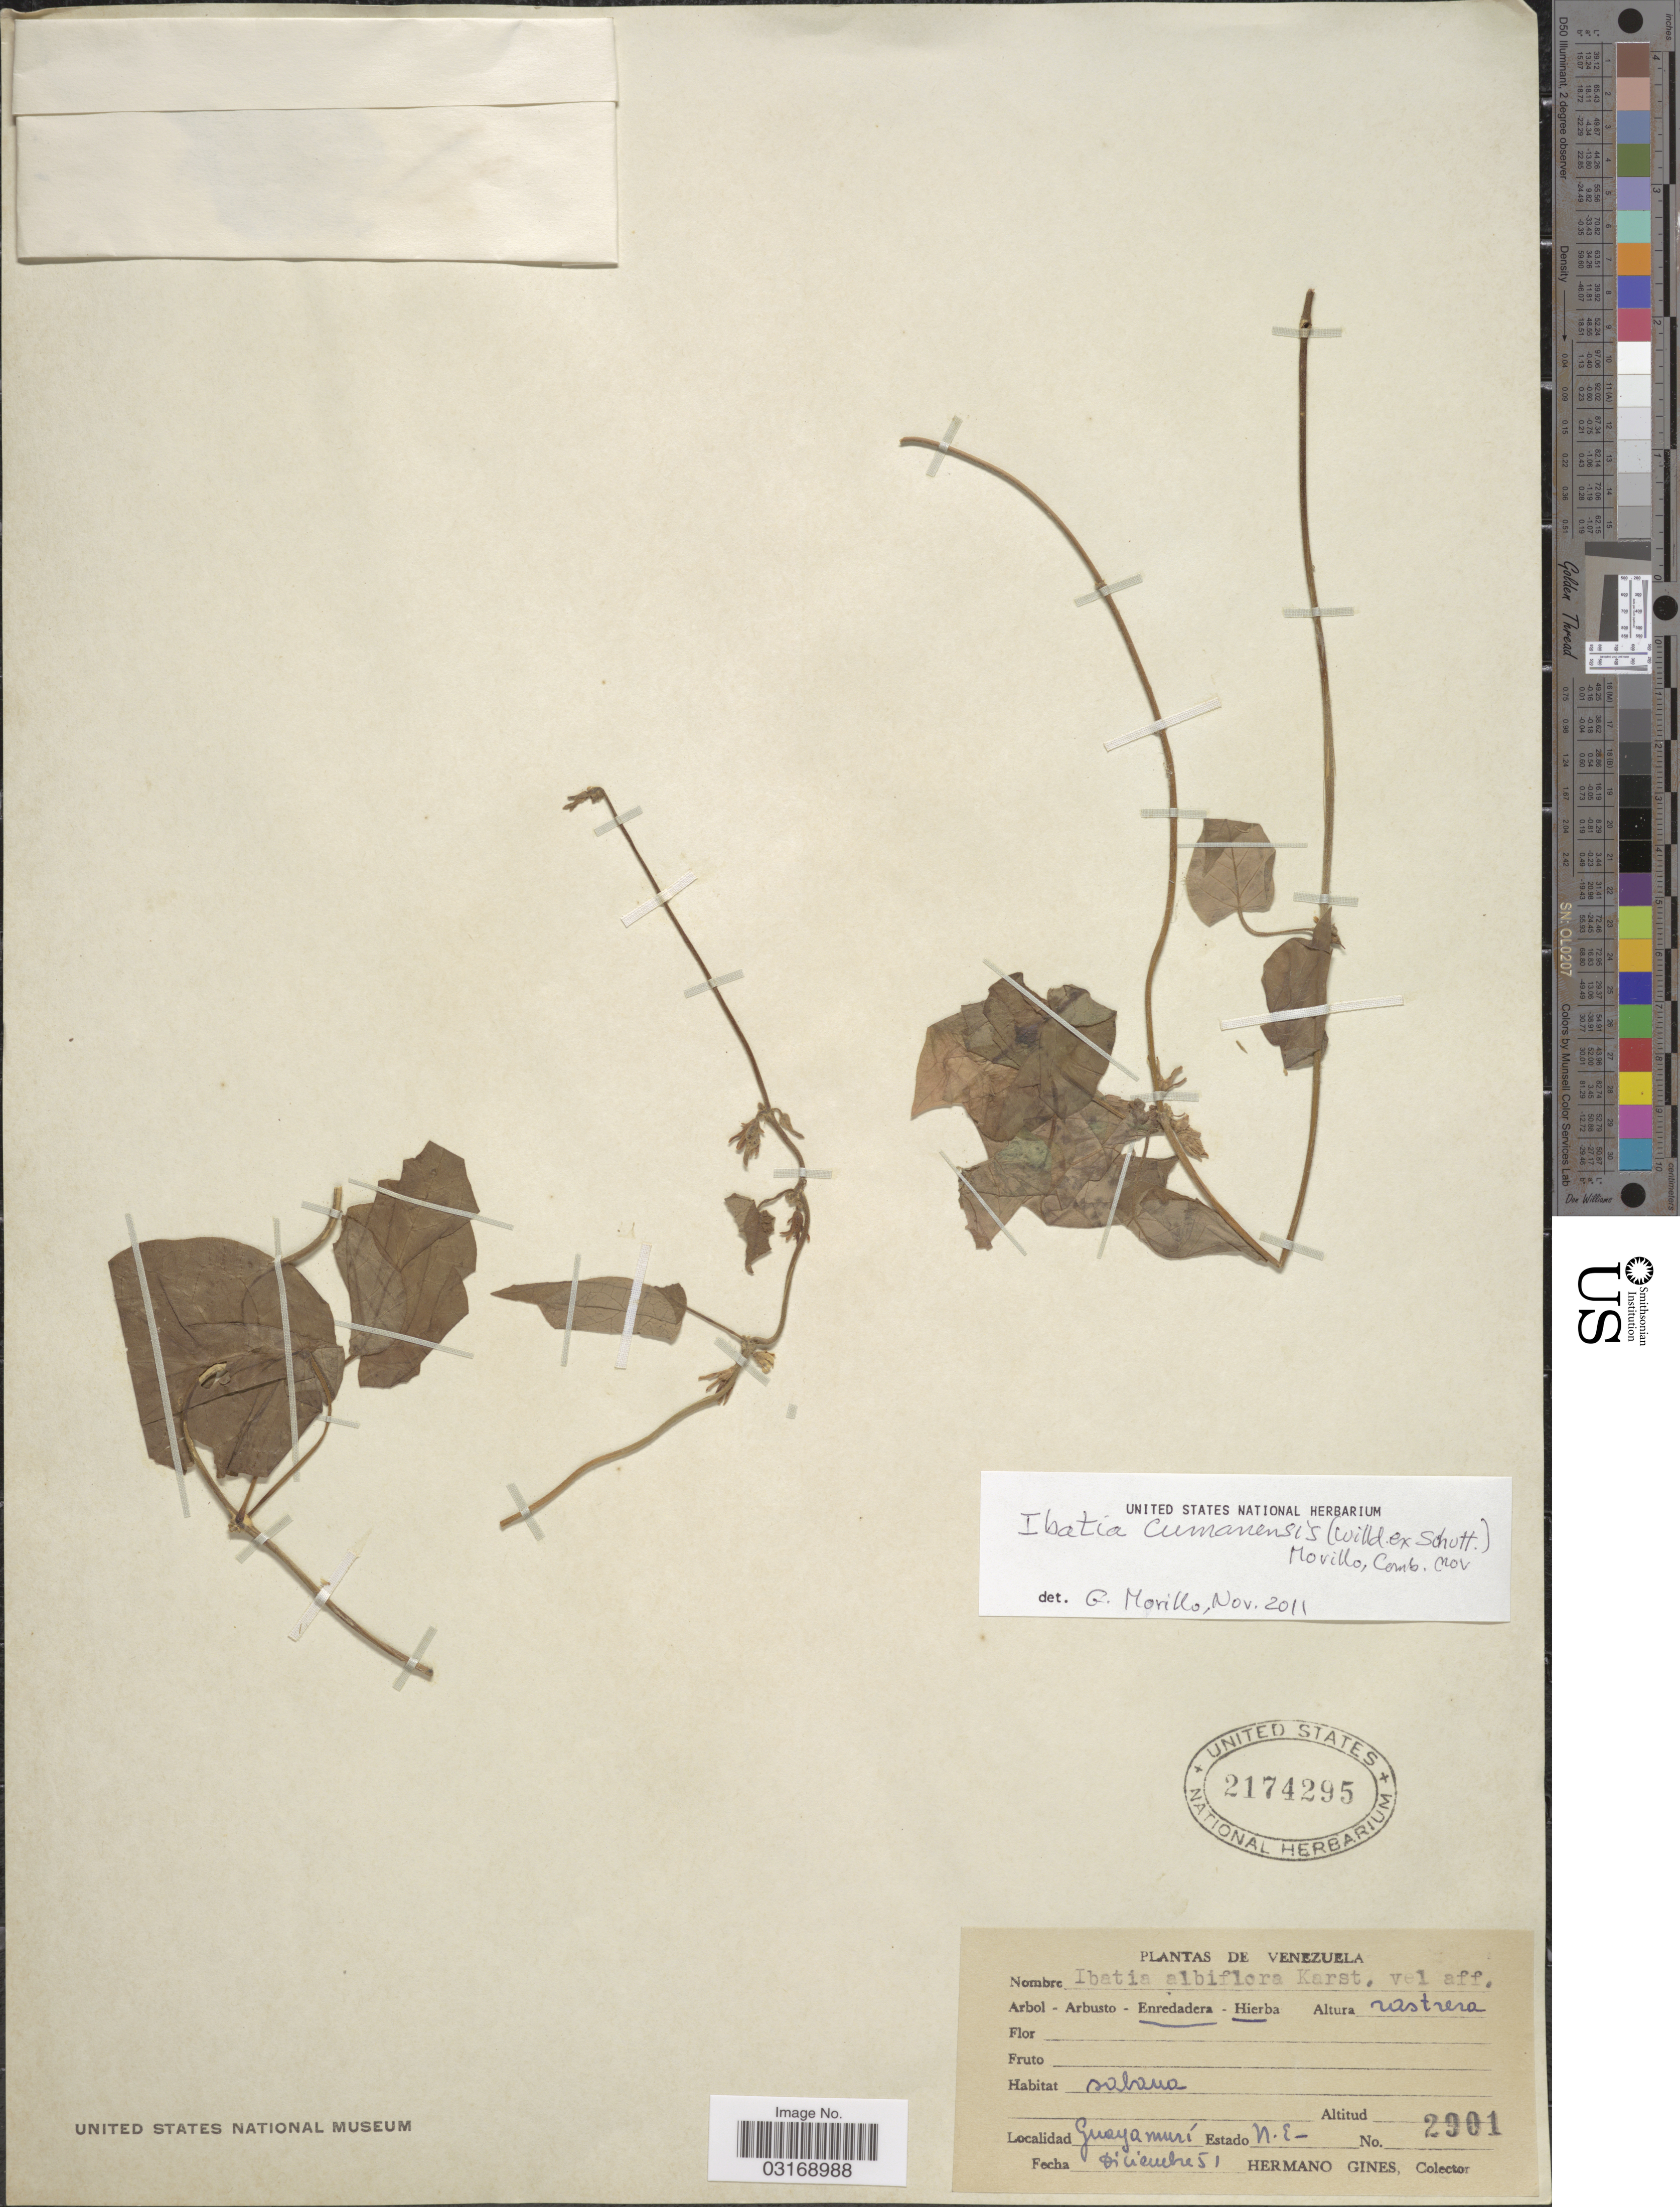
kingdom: Plantae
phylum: Tracheophyta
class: Magnoliopsida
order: Gentianales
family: Apocynaceae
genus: Ibatia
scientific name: Ibatia albiflora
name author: H. Karst.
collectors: Bro. Gines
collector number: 2901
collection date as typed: Transcribed d/m/y: /12/51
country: Venezuela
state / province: Nueva Esparta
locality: Guayamurí.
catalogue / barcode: US 2174295